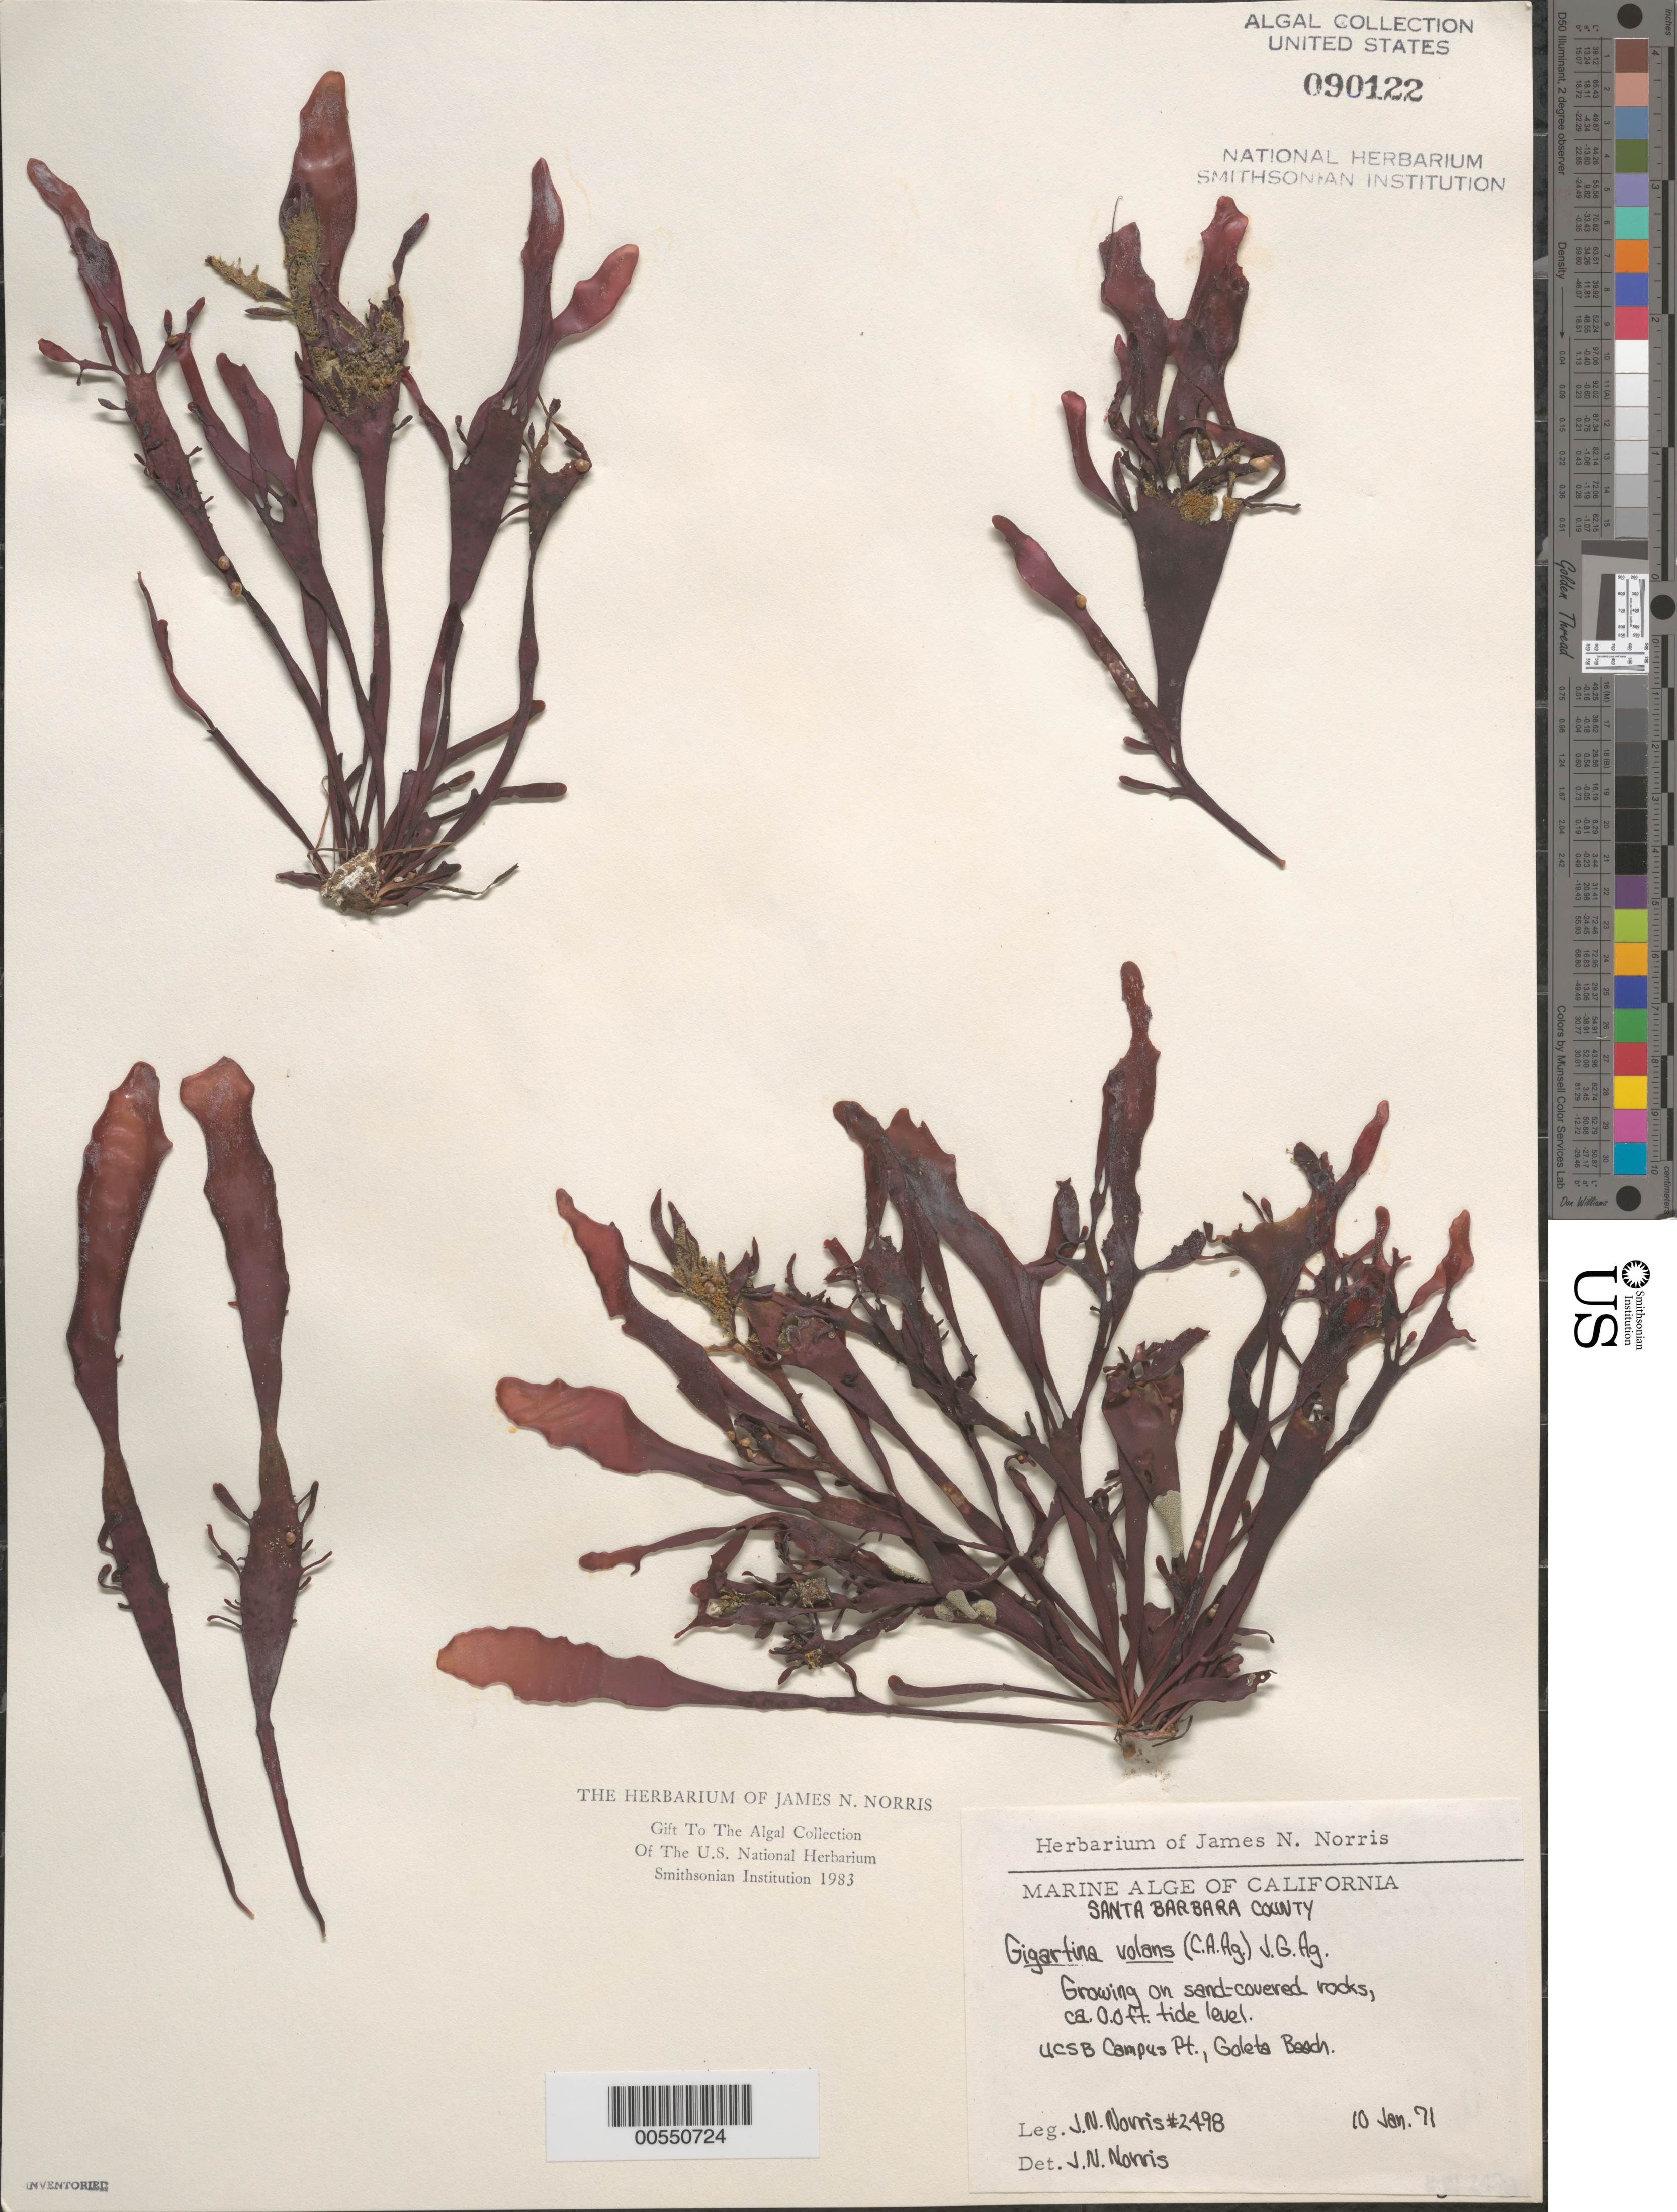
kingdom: Plantae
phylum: Rhodophyta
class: Florideophyceae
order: Gigartinales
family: Gigartinaceae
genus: Mazzaella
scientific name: Mazzaella volans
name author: (C. Agardh) Fredericq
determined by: Algae name updating Project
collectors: J. N. Norris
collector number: JN-2498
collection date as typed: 10 Jan 1971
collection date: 1971-01-10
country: United States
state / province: California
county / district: Santa Barbara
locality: Campus Point, Goleta Beach, University of California Santa Barbara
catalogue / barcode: US 90122